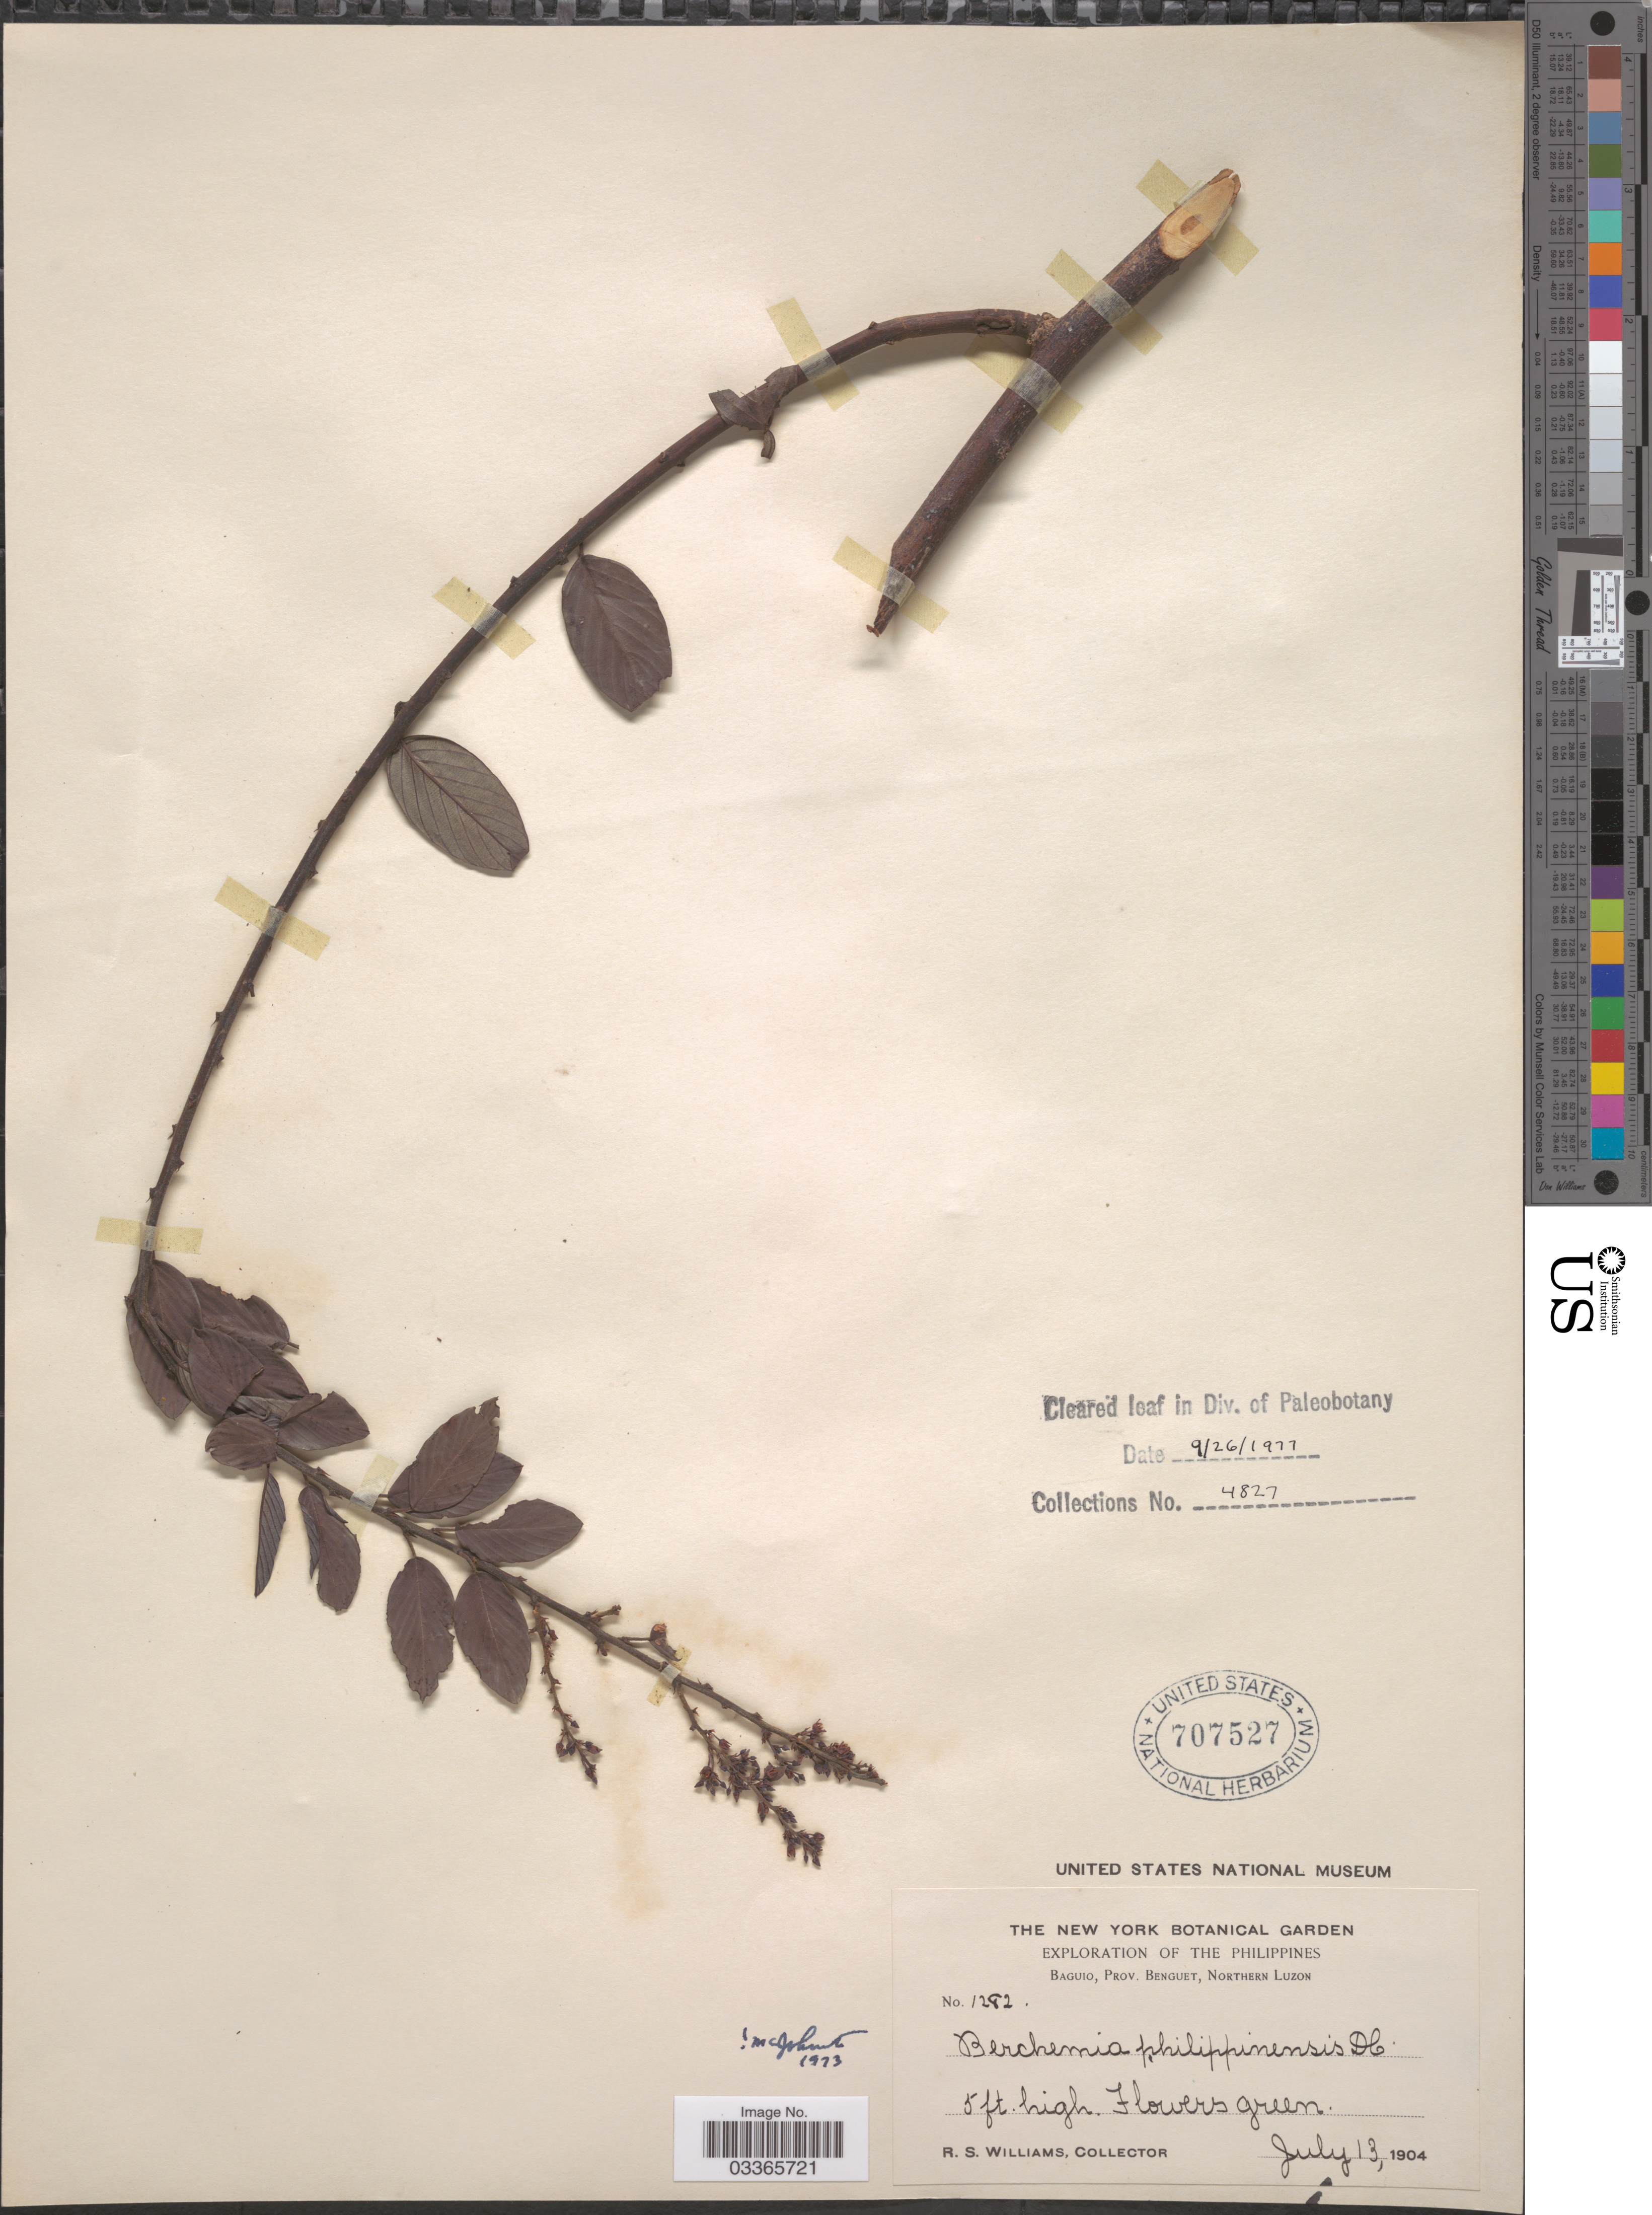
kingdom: Plantae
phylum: Tracheophyta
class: Magnoliopsida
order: Rosales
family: Rhamnaceae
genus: Berchemia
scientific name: Berchemia philippinensis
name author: S. Vidal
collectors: R. S. Williams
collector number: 1282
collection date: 1904-07-13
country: Philippines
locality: Baguio, Prov. Benguet, Northern Luzon.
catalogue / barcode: US 707527